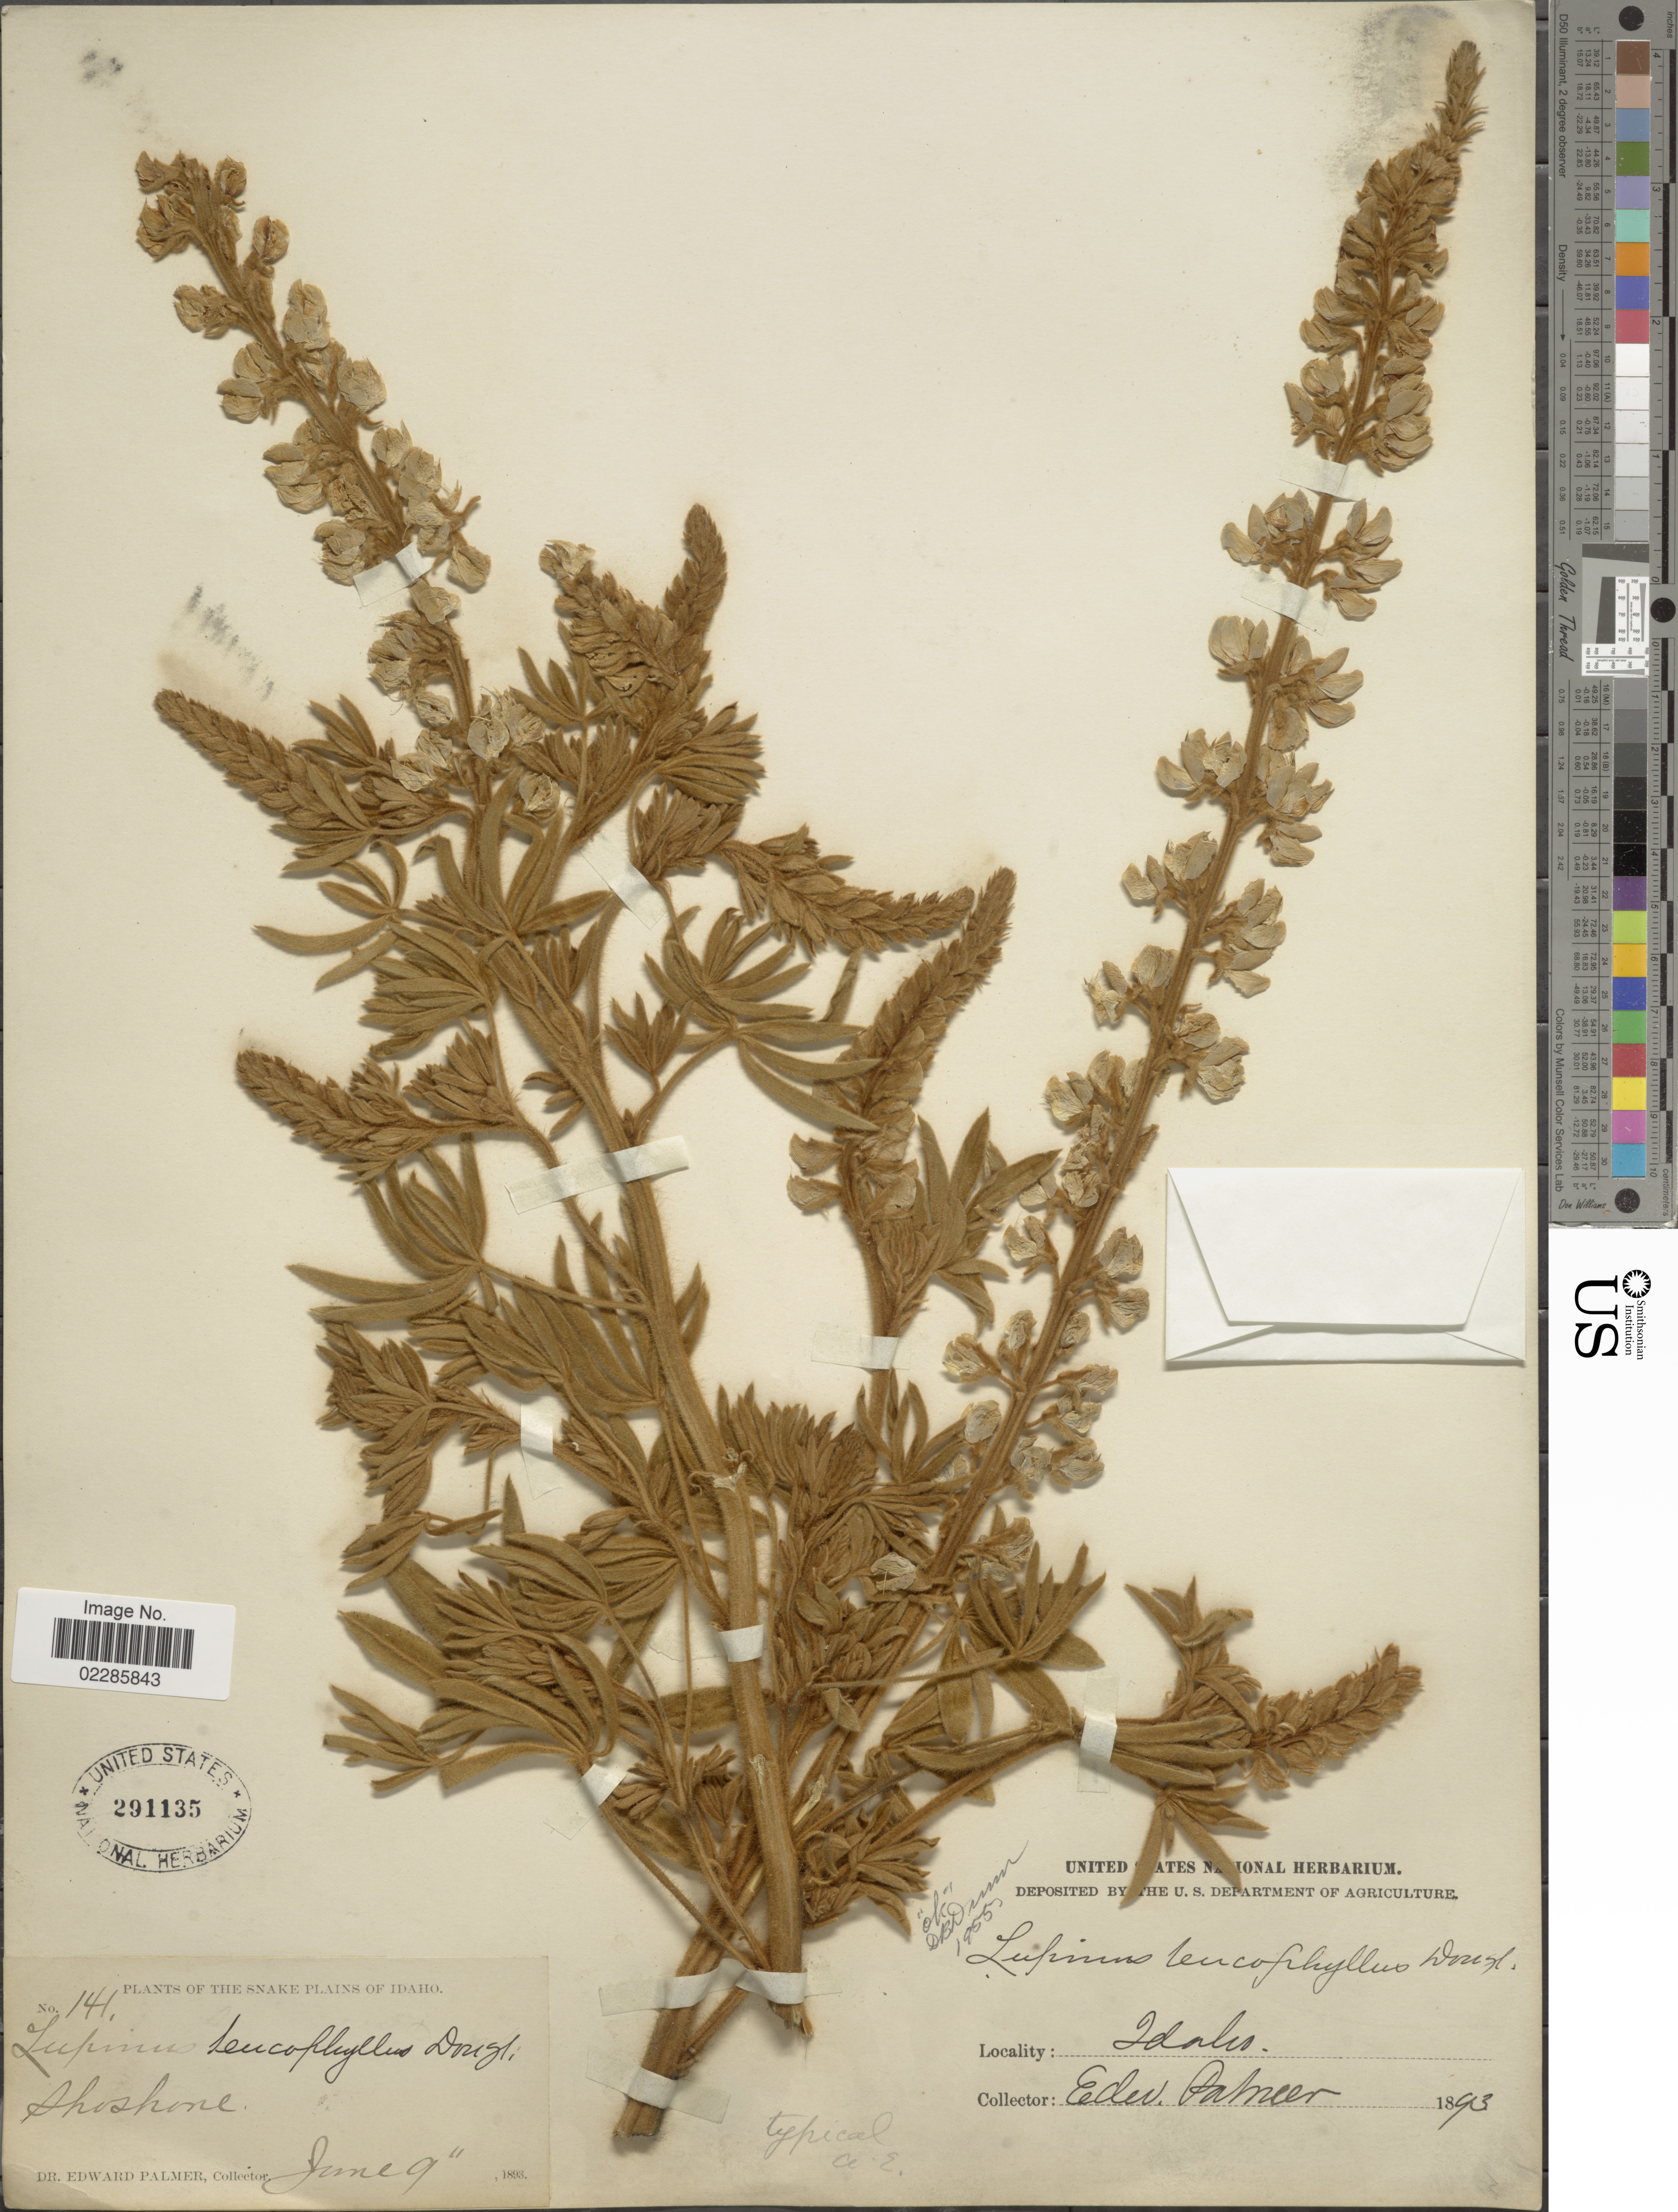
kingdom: Plantae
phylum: Tracheophyta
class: Magnoliopsida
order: Fabales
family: Fabaceae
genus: Lupinus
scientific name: Lupinus leucophyllus var. belliae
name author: C.P. Sm.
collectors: E. Palmer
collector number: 144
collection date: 1893-06-09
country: United States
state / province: Idaho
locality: The Snake Plains of Idaho, Shishore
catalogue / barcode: US 291135